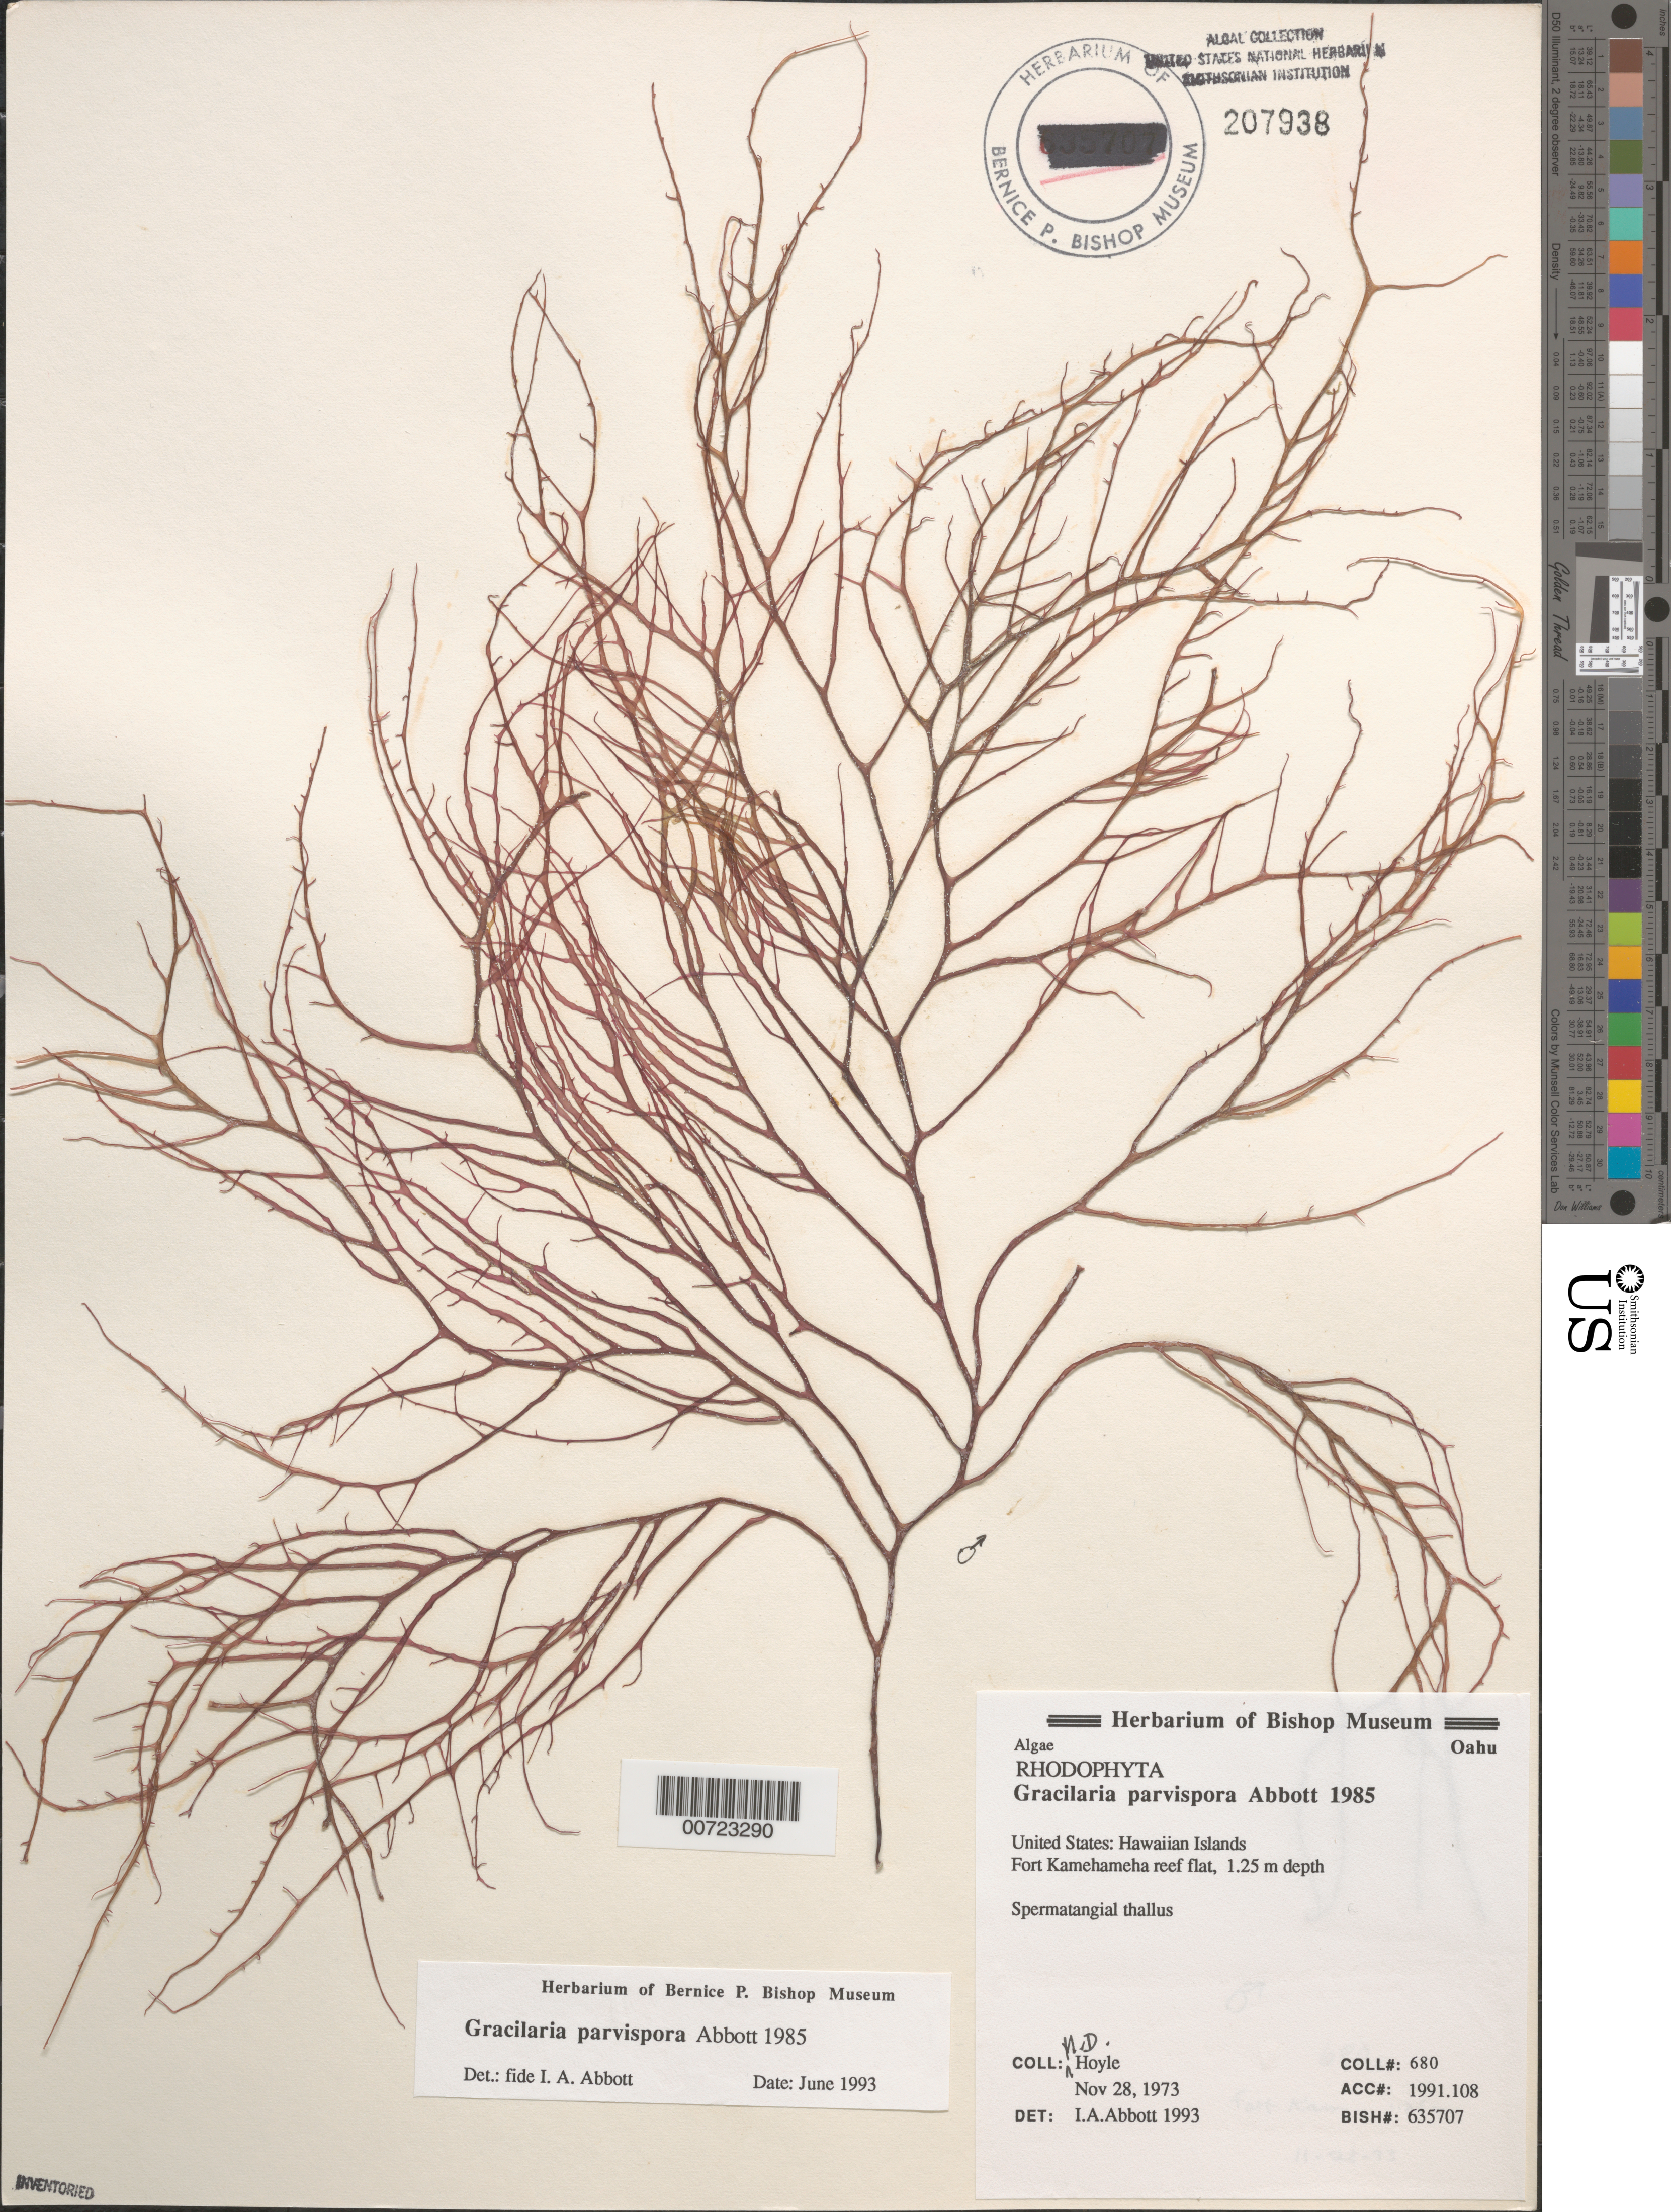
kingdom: Plantae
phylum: Rhodophyta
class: Florideophyceae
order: Gracilariales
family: Gracilariaceae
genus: Gracilaria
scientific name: Gracilaria parvispora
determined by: Abbott, Isabella A.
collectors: M. Hoyle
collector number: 680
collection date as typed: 28 Nov 1973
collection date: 1973-11-28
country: United States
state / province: Hawaii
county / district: Honolulu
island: Oahu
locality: Fort Kamehameha reef flat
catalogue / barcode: US 207938